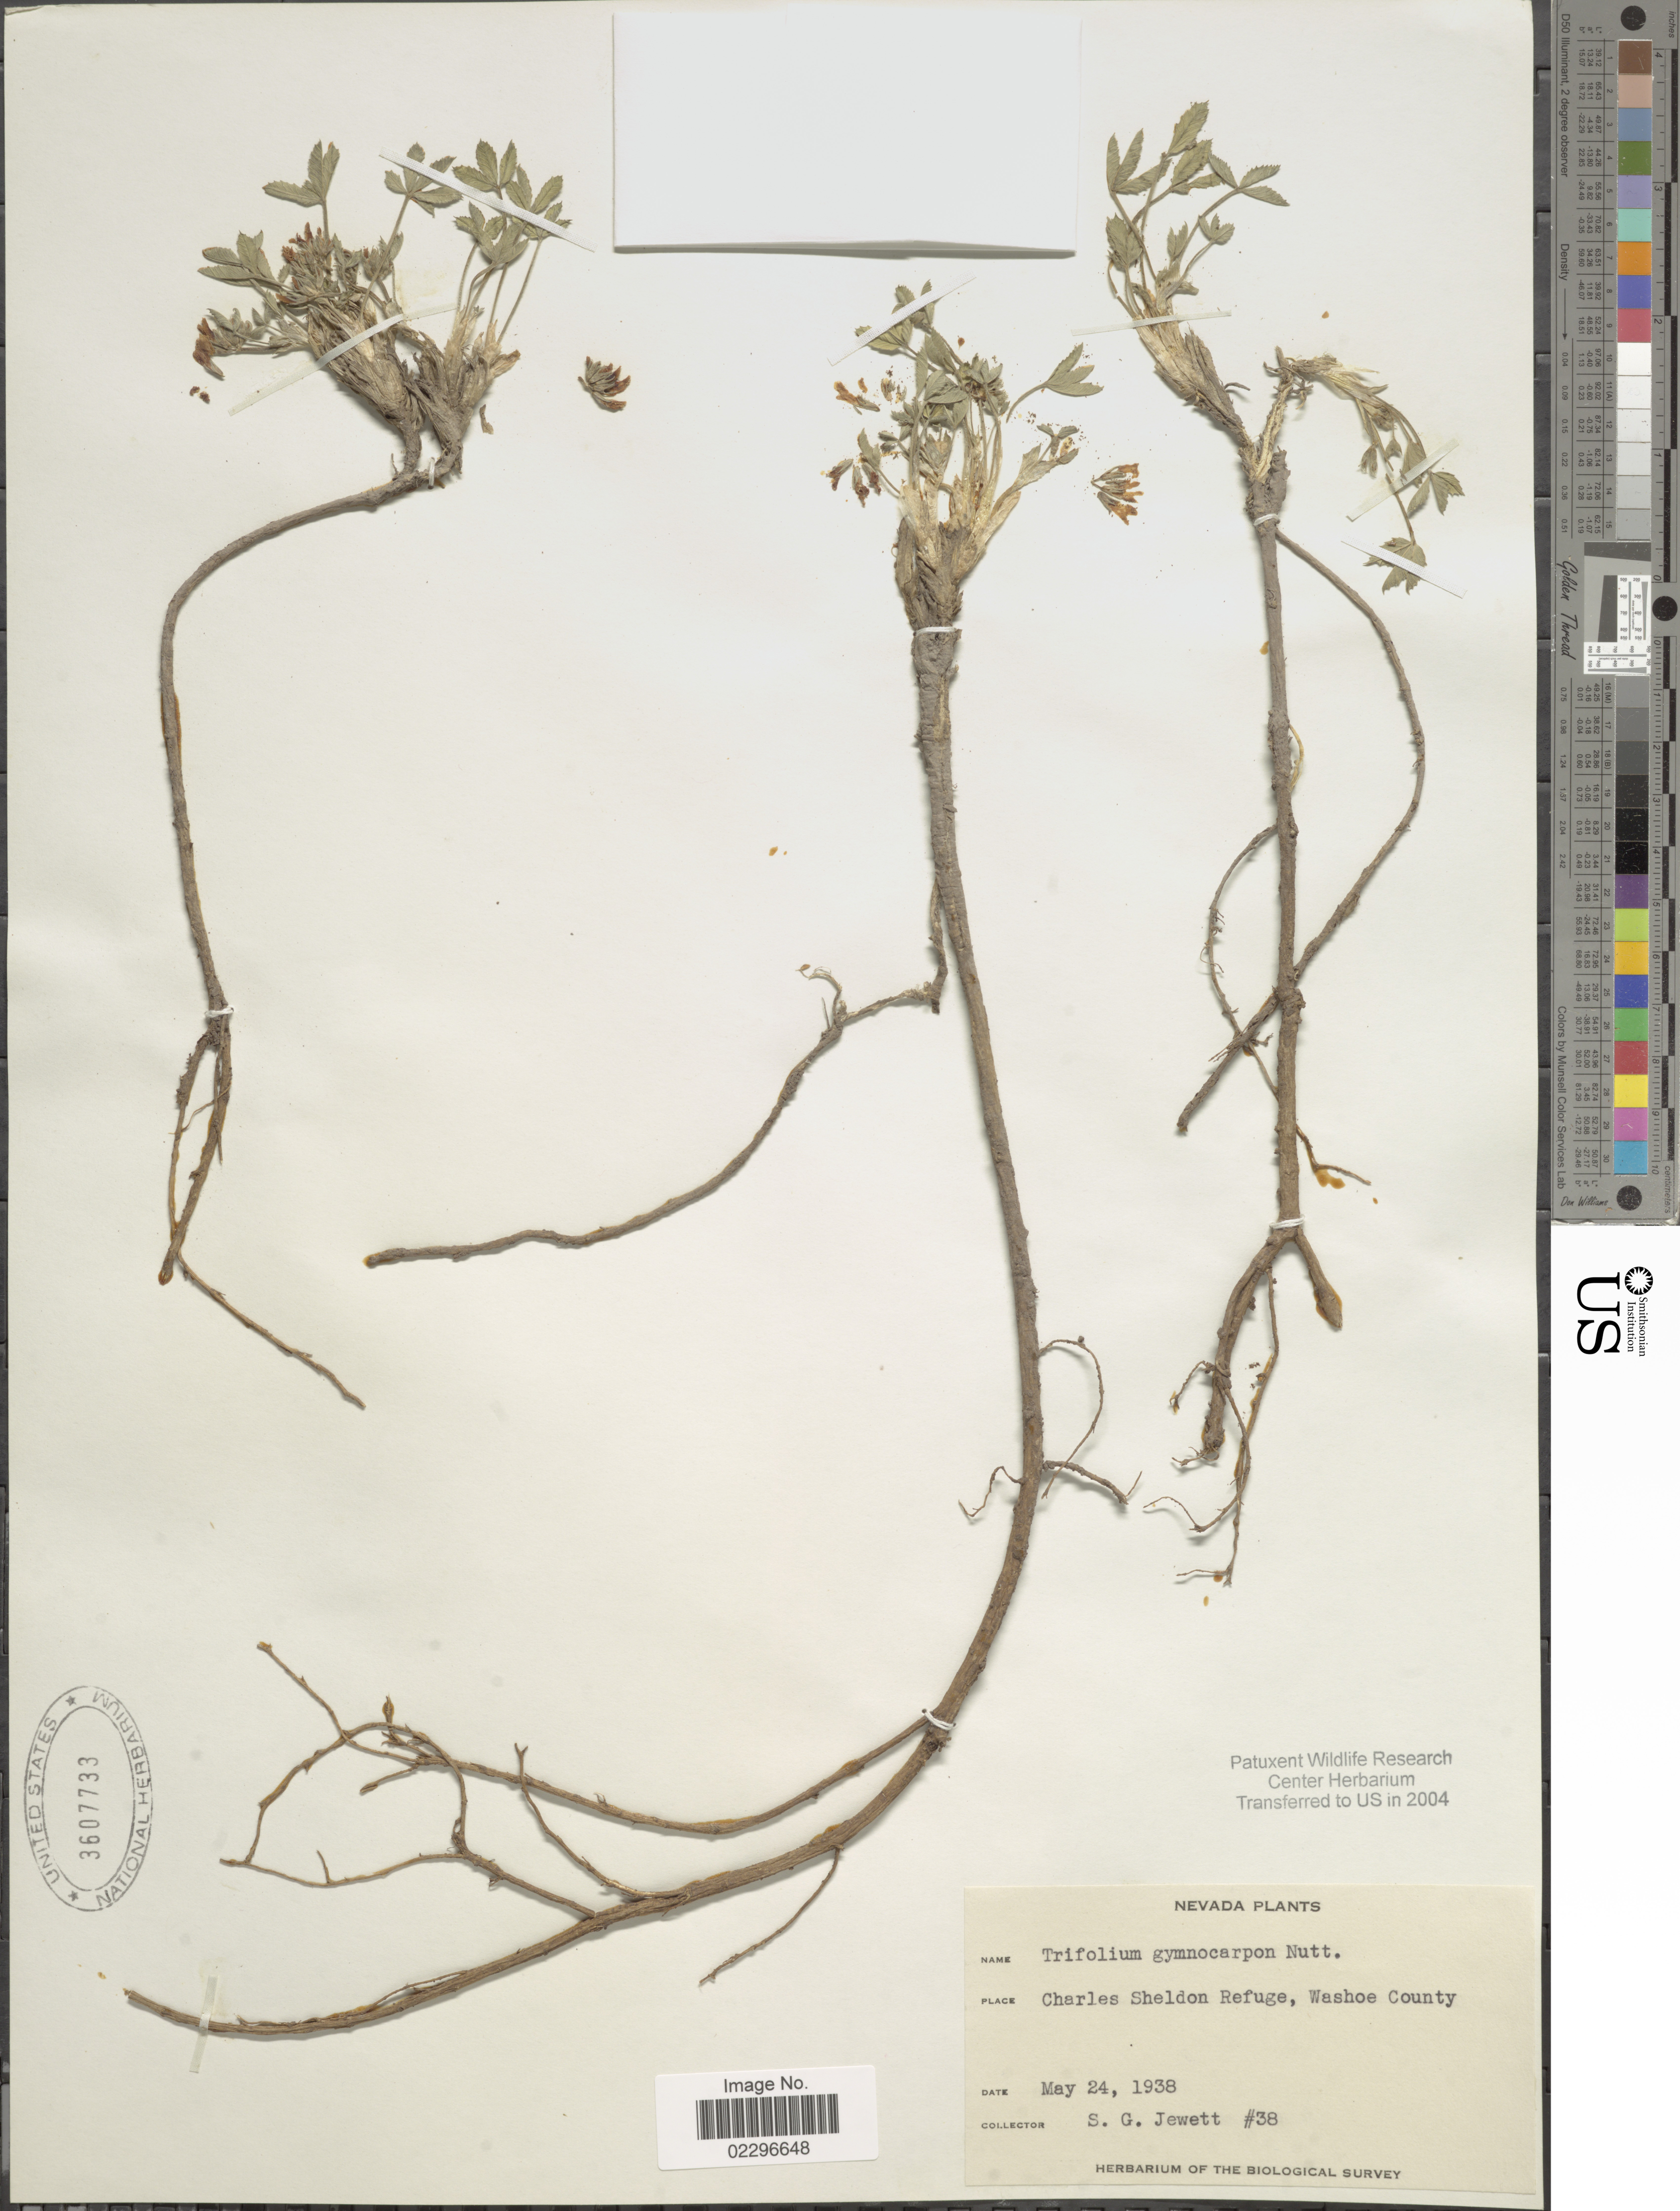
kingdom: Plantae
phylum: Tracheophyta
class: Magnoliopsida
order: Fabales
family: Fabaceae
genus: Trifolium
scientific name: Trifolium gymnocarpon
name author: Nutt.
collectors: S. Jewett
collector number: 38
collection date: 1938-05-24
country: United States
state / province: Nevada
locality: Charles Sheldon Refuge, Washoe County.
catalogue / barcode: US 3607733